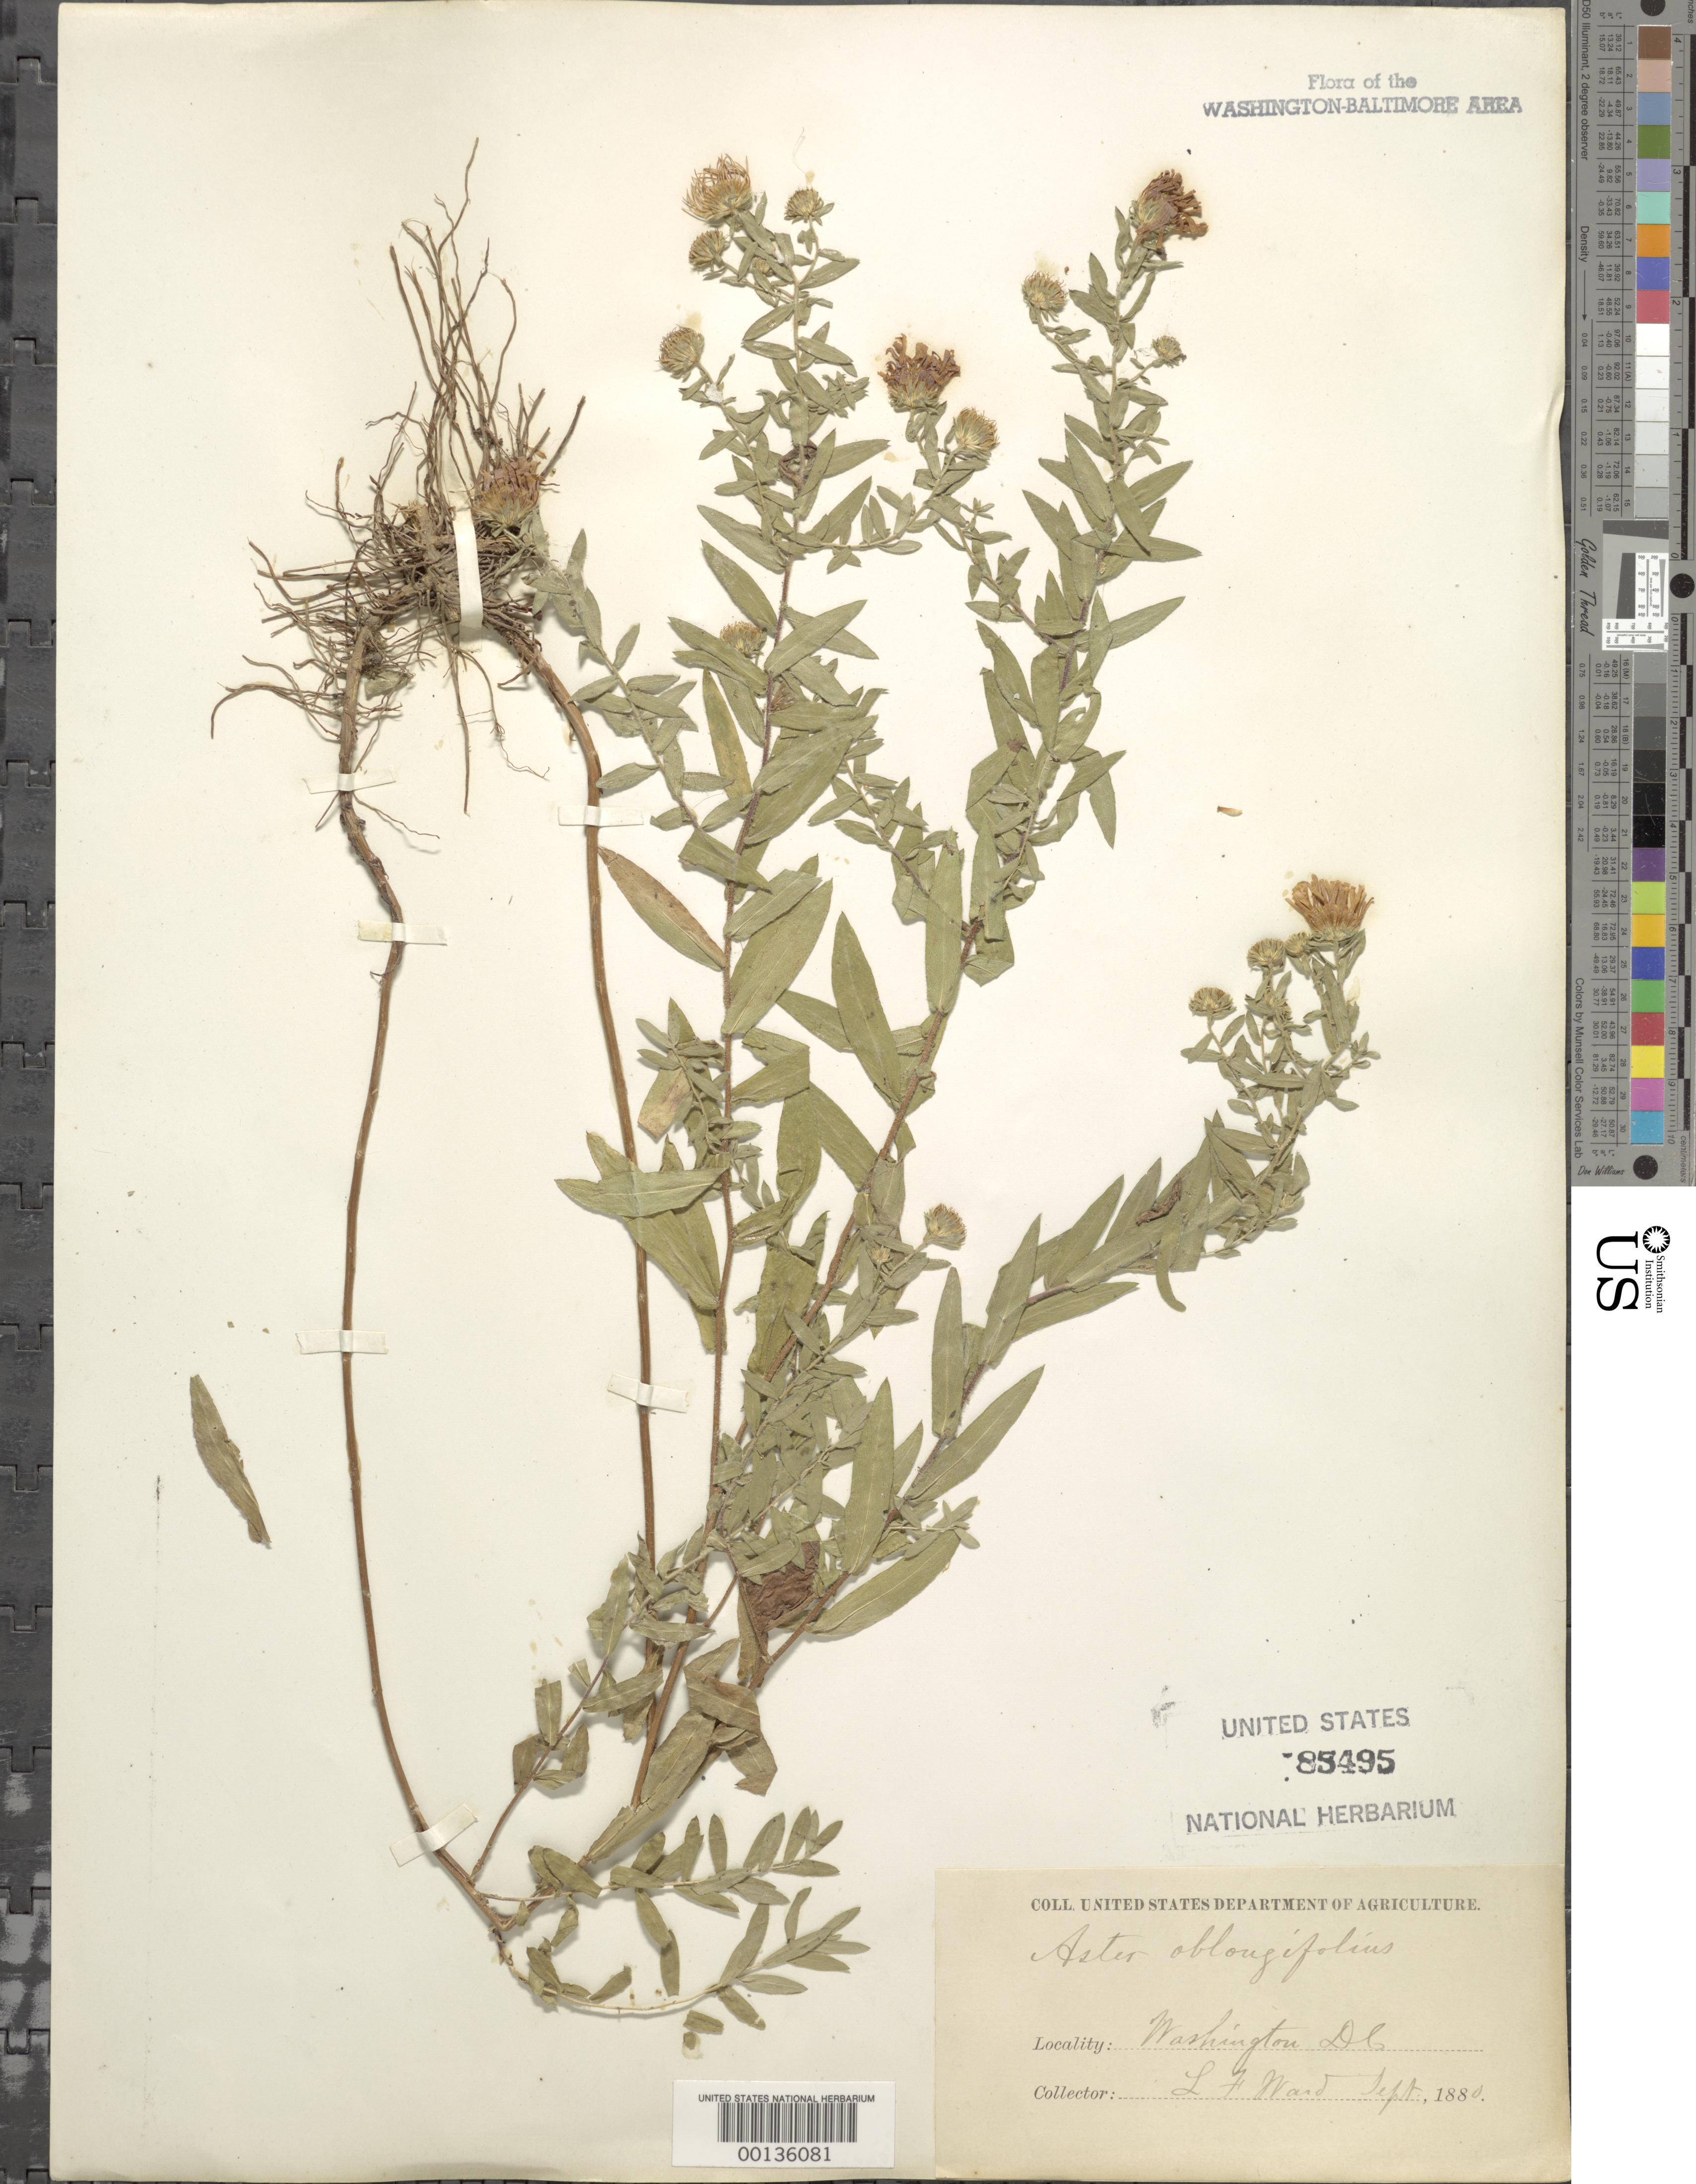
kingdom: Plantae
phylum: Tracheophyta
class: Magnoliopsida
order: Asterales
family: Asteraceae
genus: Symphyotrichum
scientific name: Symphyotrichum oblongifolium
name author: (Nutt.) G.L. Nesom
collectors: L. F. Ward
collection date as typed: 1880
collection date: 1880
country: United States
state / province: District of Columbia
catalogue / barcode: US 85495